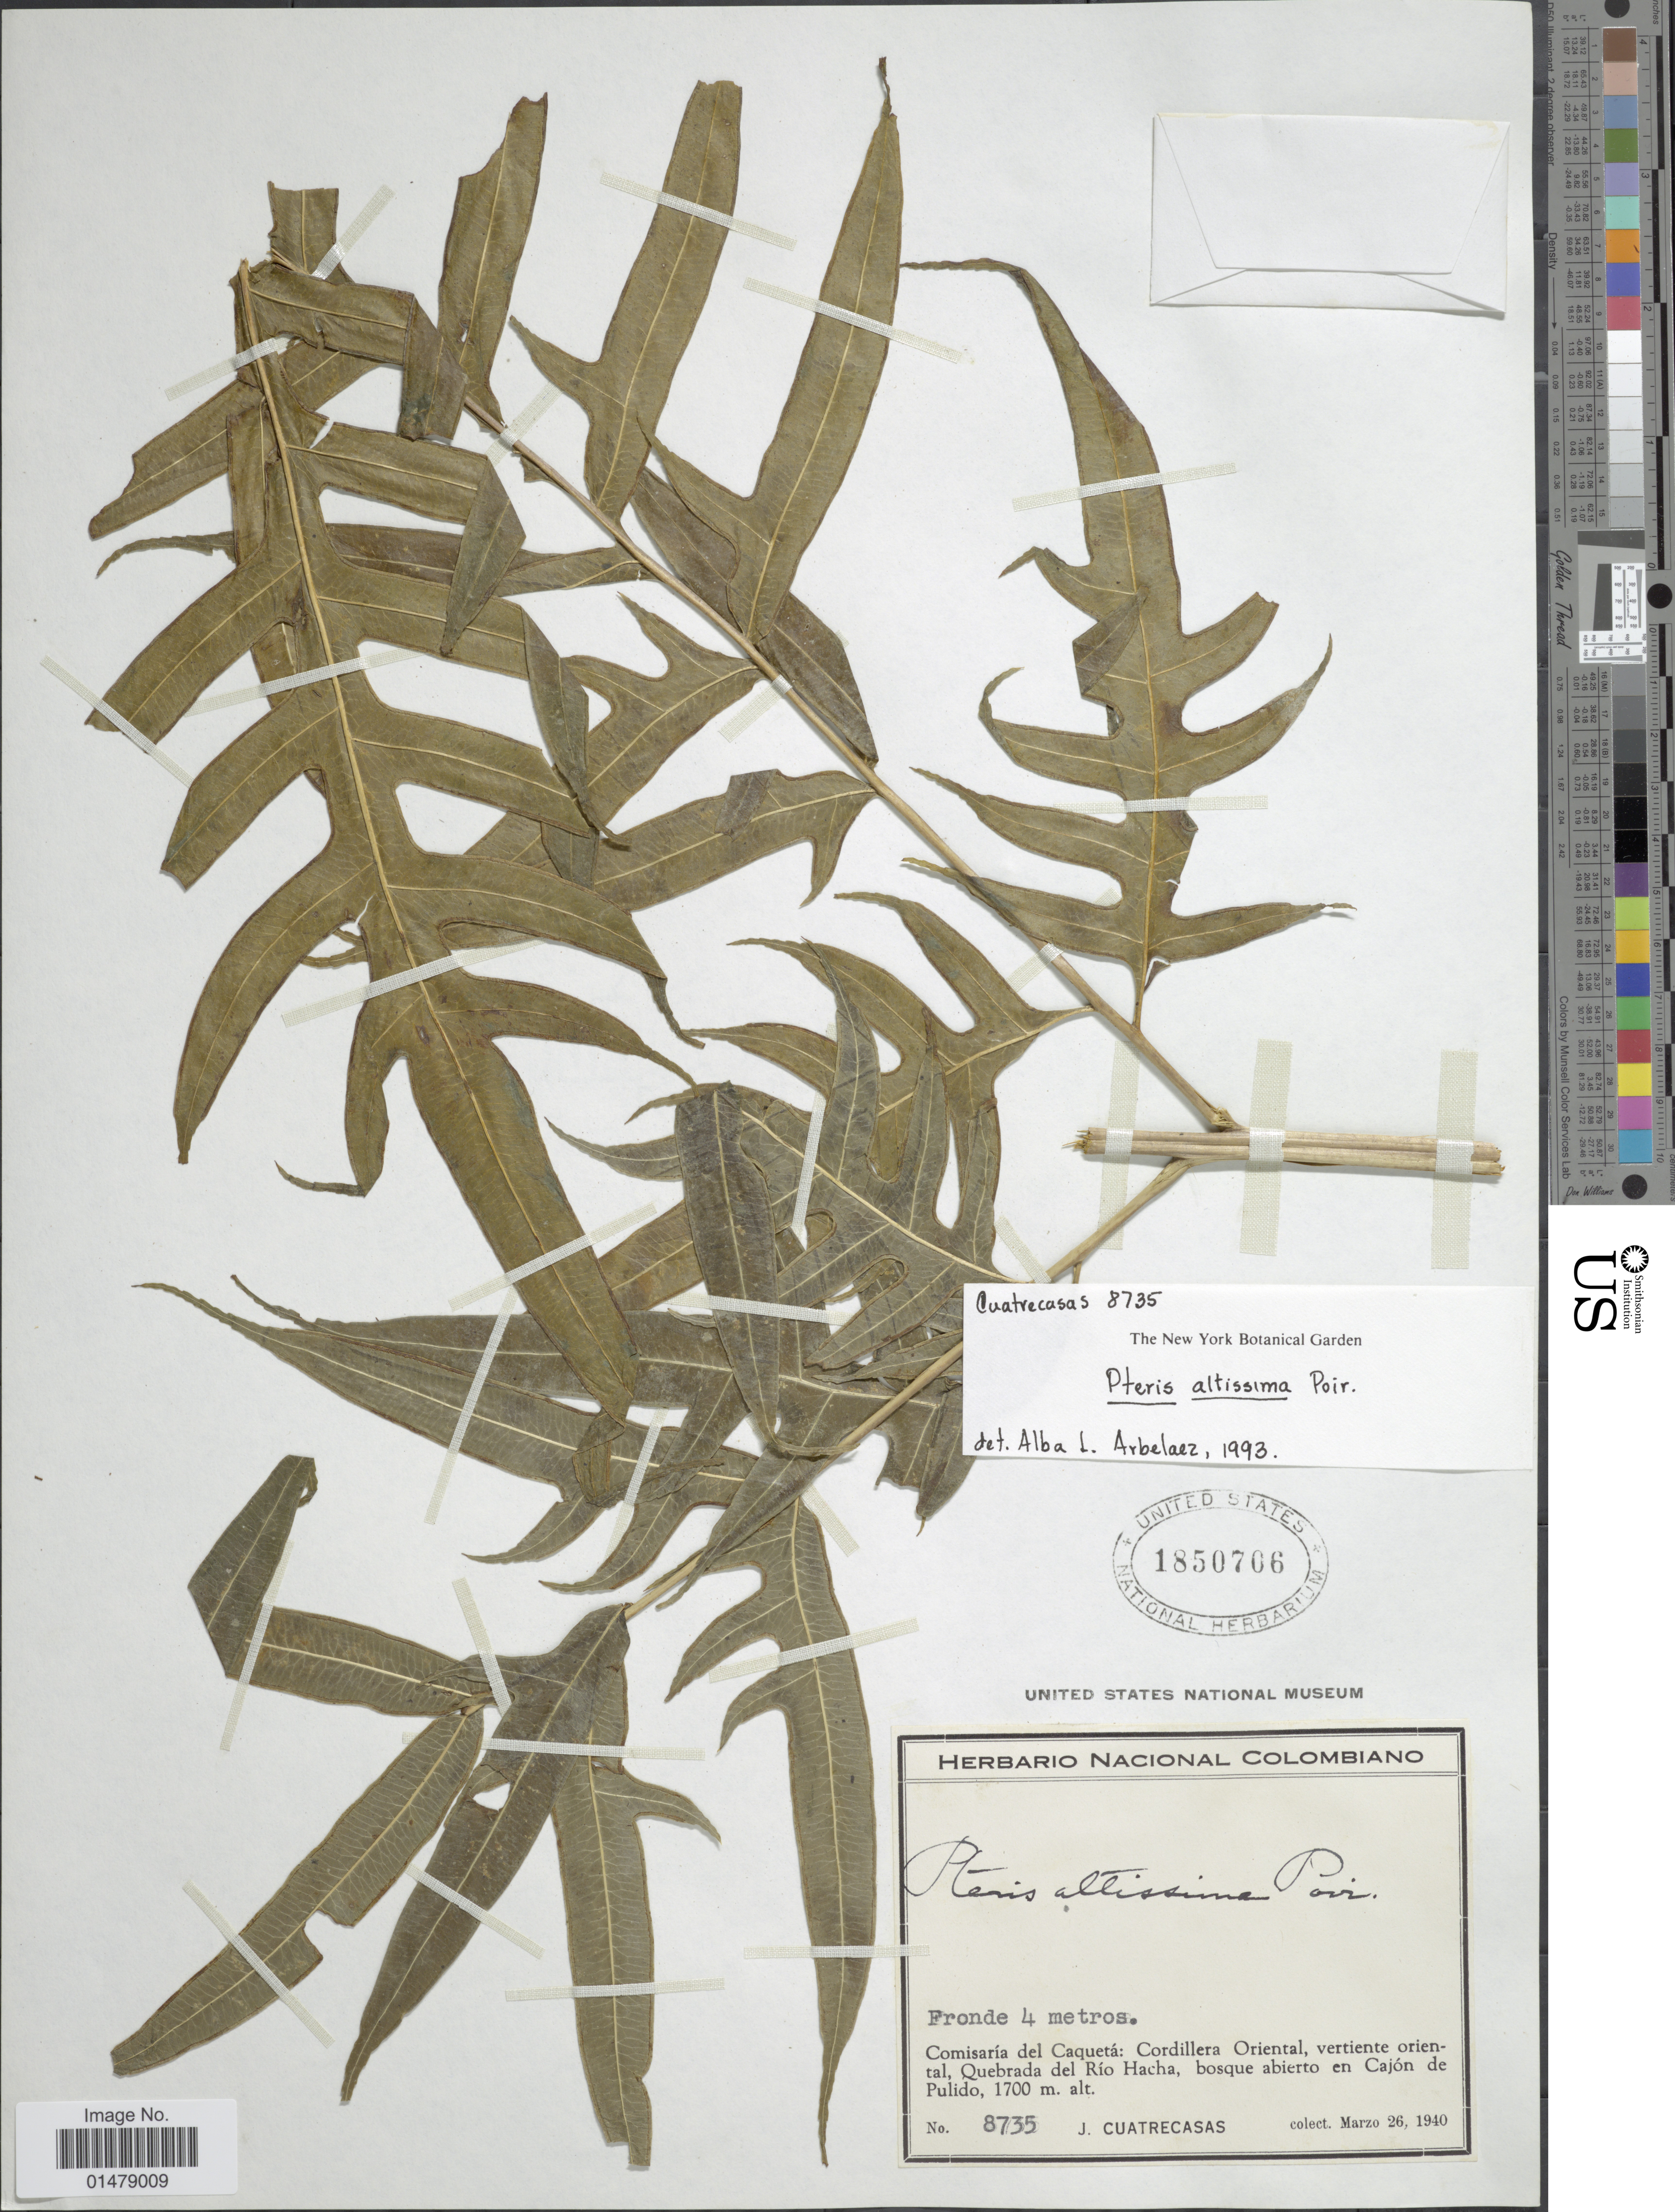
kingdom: Plantae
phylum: Tracheophyta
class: Polypodiopsida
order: Polypodiales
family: Pteridaceae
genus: Pteris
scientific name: Pteris altissima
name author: Poir.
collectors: J. Cuatrecasas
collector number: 8735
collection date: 1940-03-26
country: Colombia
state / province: Caquetá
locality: Comisaria del Caqueta: Cordillera Oriental, vertiente oriental, Quebrada del Rio Hacha, bosque abierto en Cajon de Pulido.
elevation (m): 1700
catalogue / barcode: US 1850706